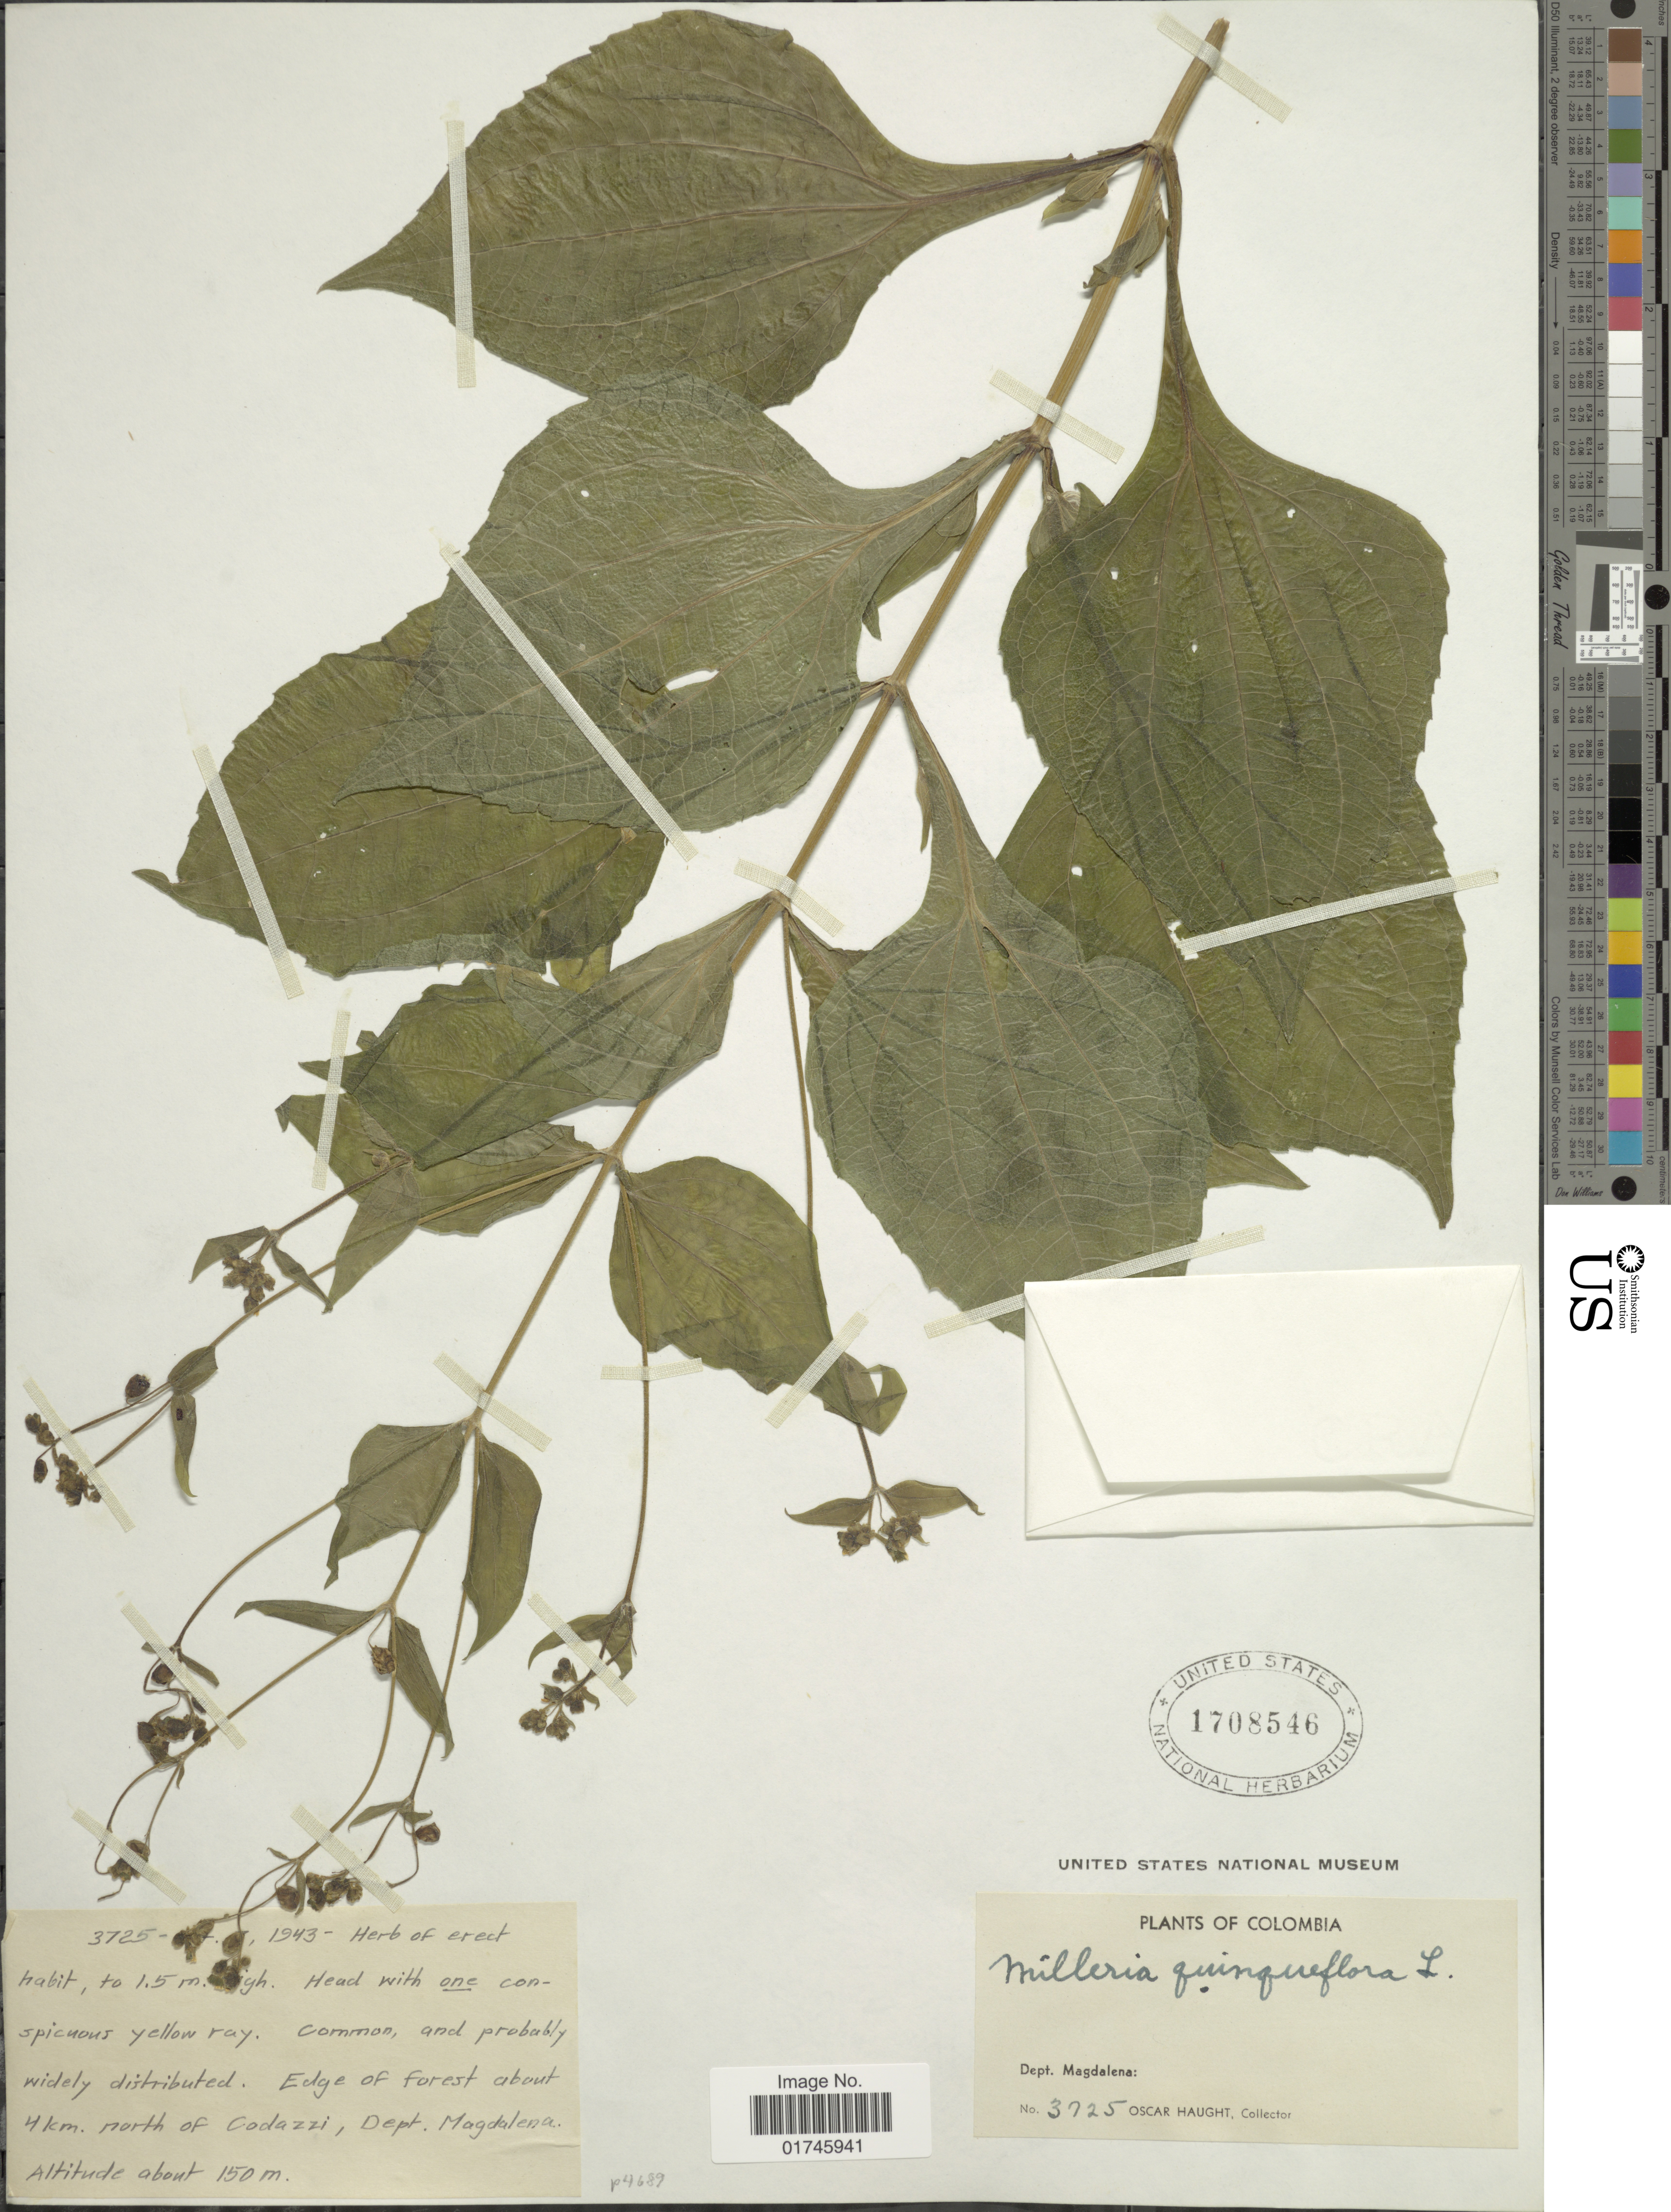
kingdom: Plantae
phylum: Tracheophyta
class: Magnoliopsida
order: Asterales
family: Asteraceae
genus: Milleria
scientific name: Milleria quinqueflora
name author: L.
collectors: O. L. Haught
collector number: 3725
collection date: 1943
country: Colombia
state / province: Magdalena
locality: Dept. Magdalena. About 4 km. north of Codazzi.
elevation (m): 150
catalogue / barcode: US 1708546